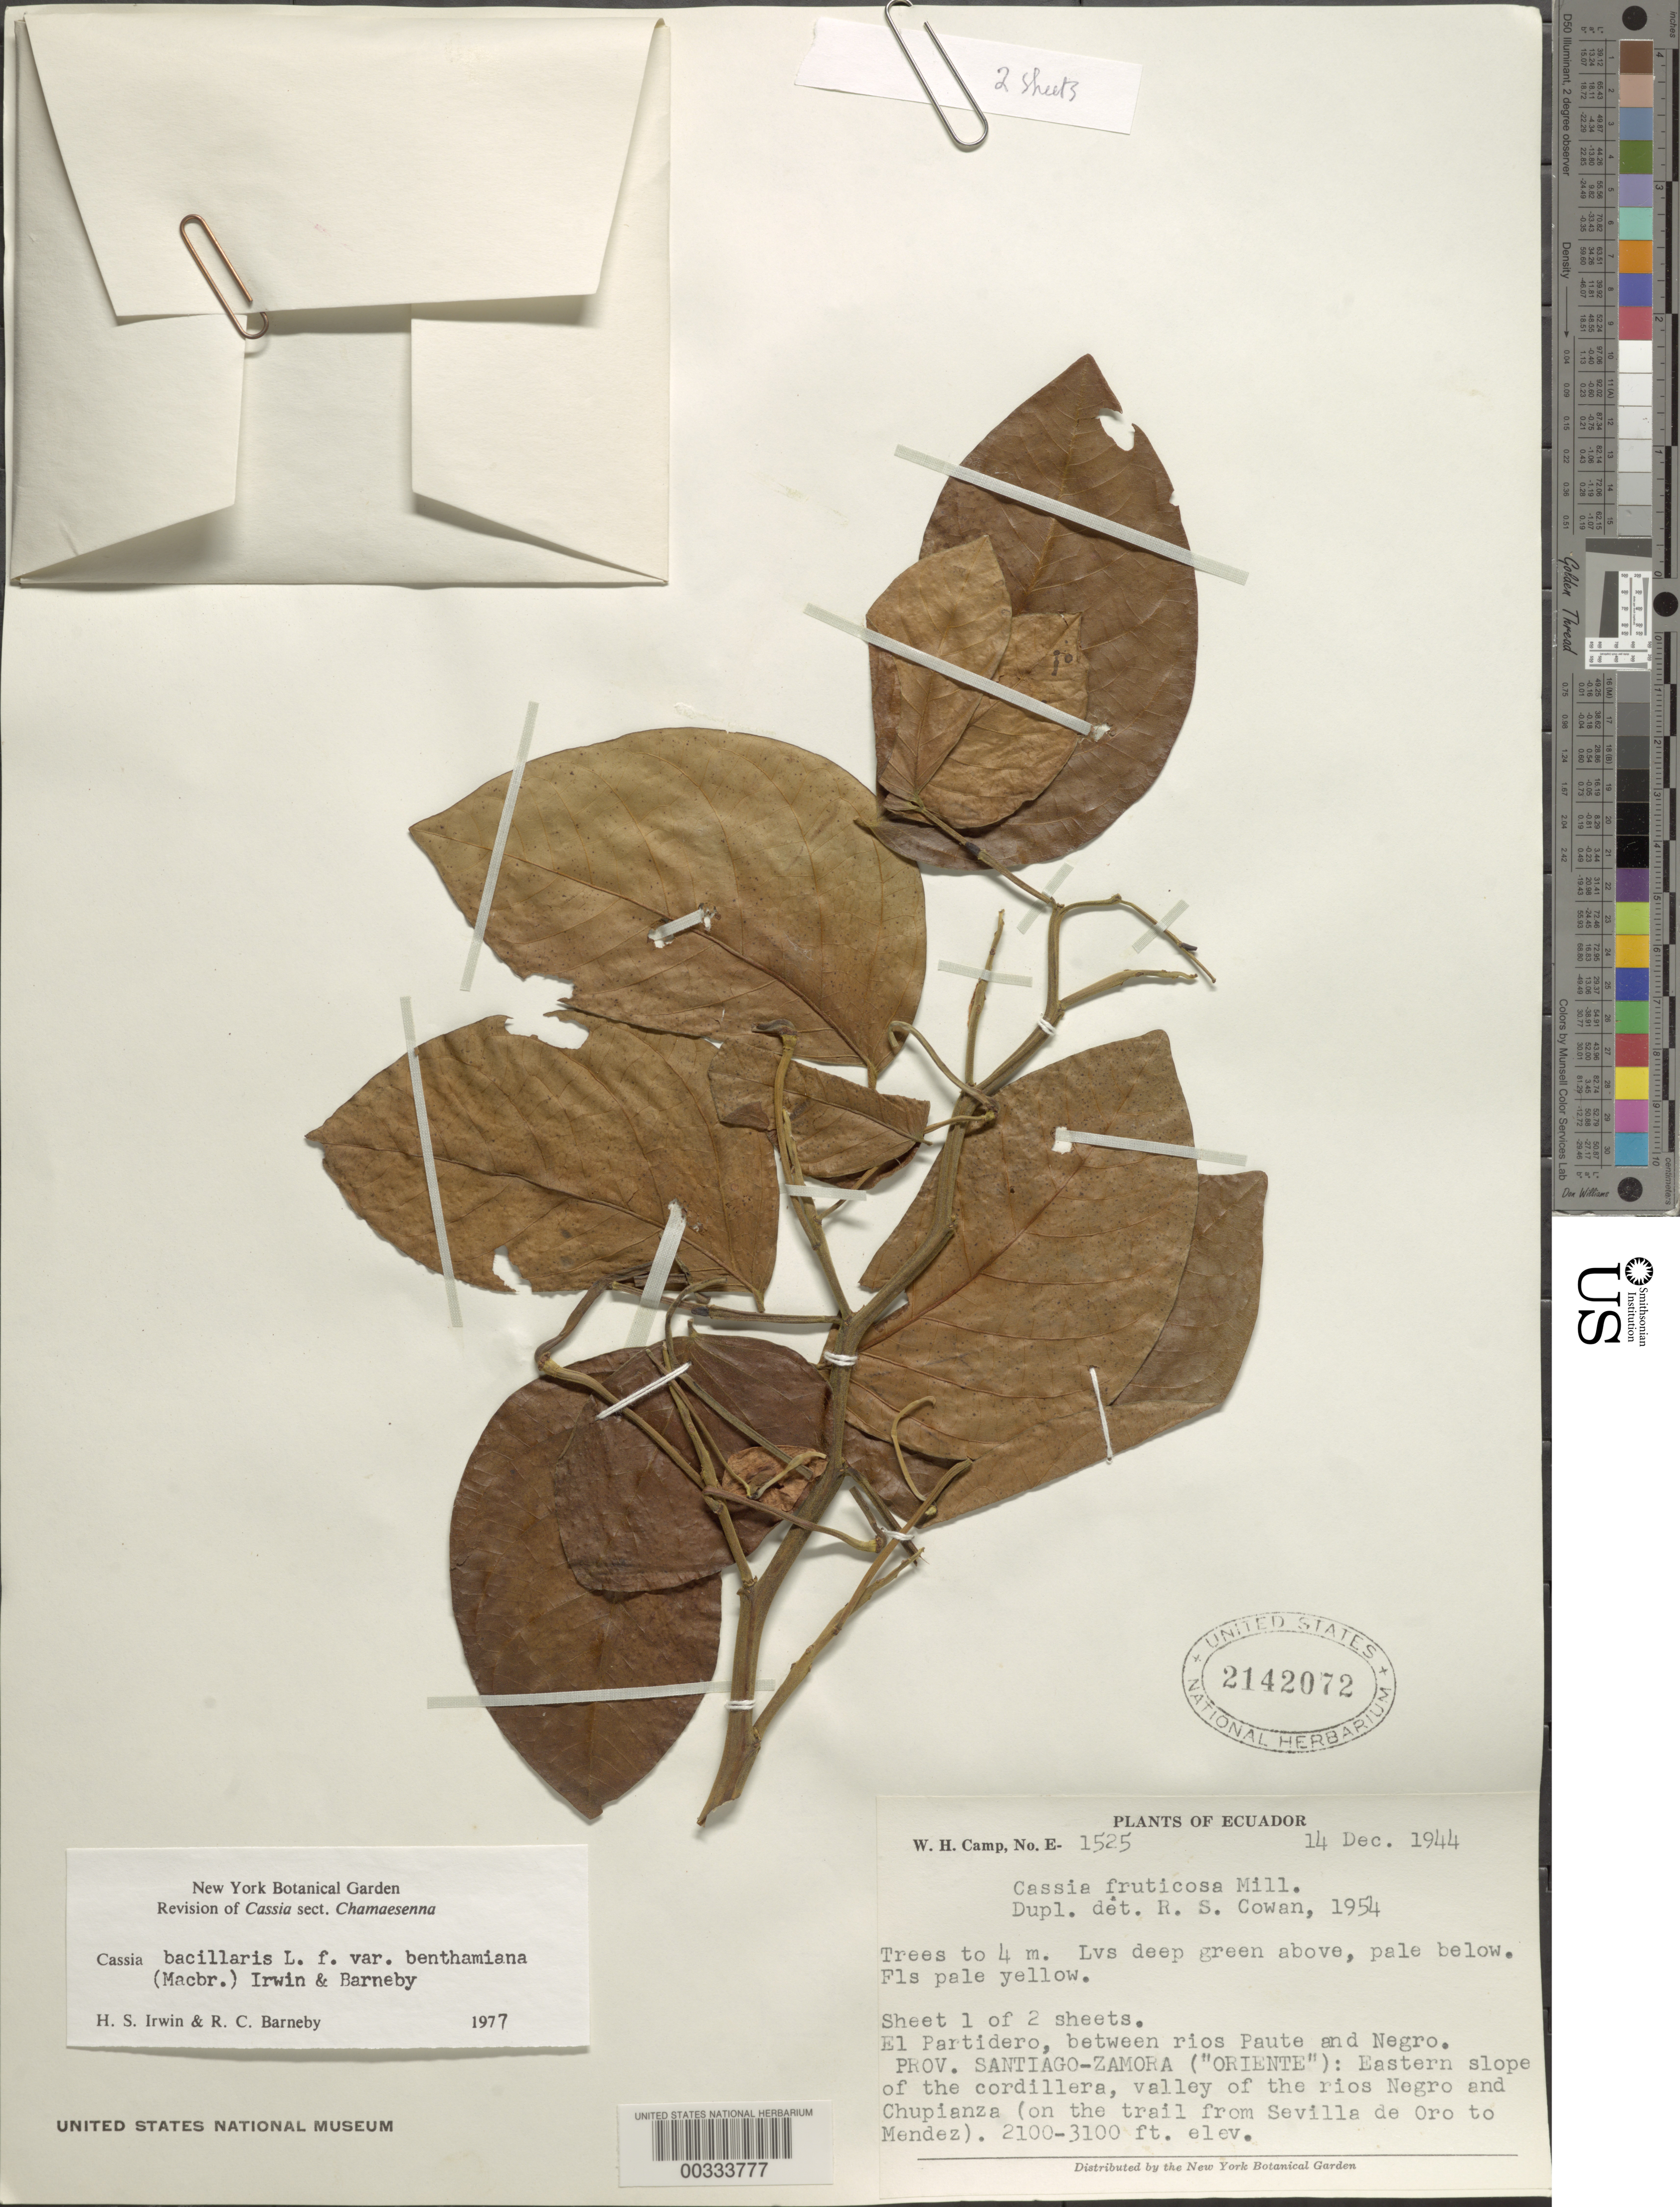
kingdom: Plantae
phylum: Tracheophyta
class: Magnoliopsida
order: Fabales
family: Fabaceae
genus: Senna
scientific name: Senna bacillaris var. benthamiana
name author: (J.F. Macbr.) H.S. Irwin & Barneby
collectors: W. H. Camp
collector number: E-1525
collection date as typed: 14 Dec 1944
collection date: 1944-12-14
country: Ecuador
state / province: Morona-Santiago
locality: El partidero, between Rios Paute and Negro; eastern slope of the Cordillera, Valley of the Rios Negro and chupianza; Prov. Santiago-Zamora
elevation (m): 640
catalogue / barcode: US 2142072